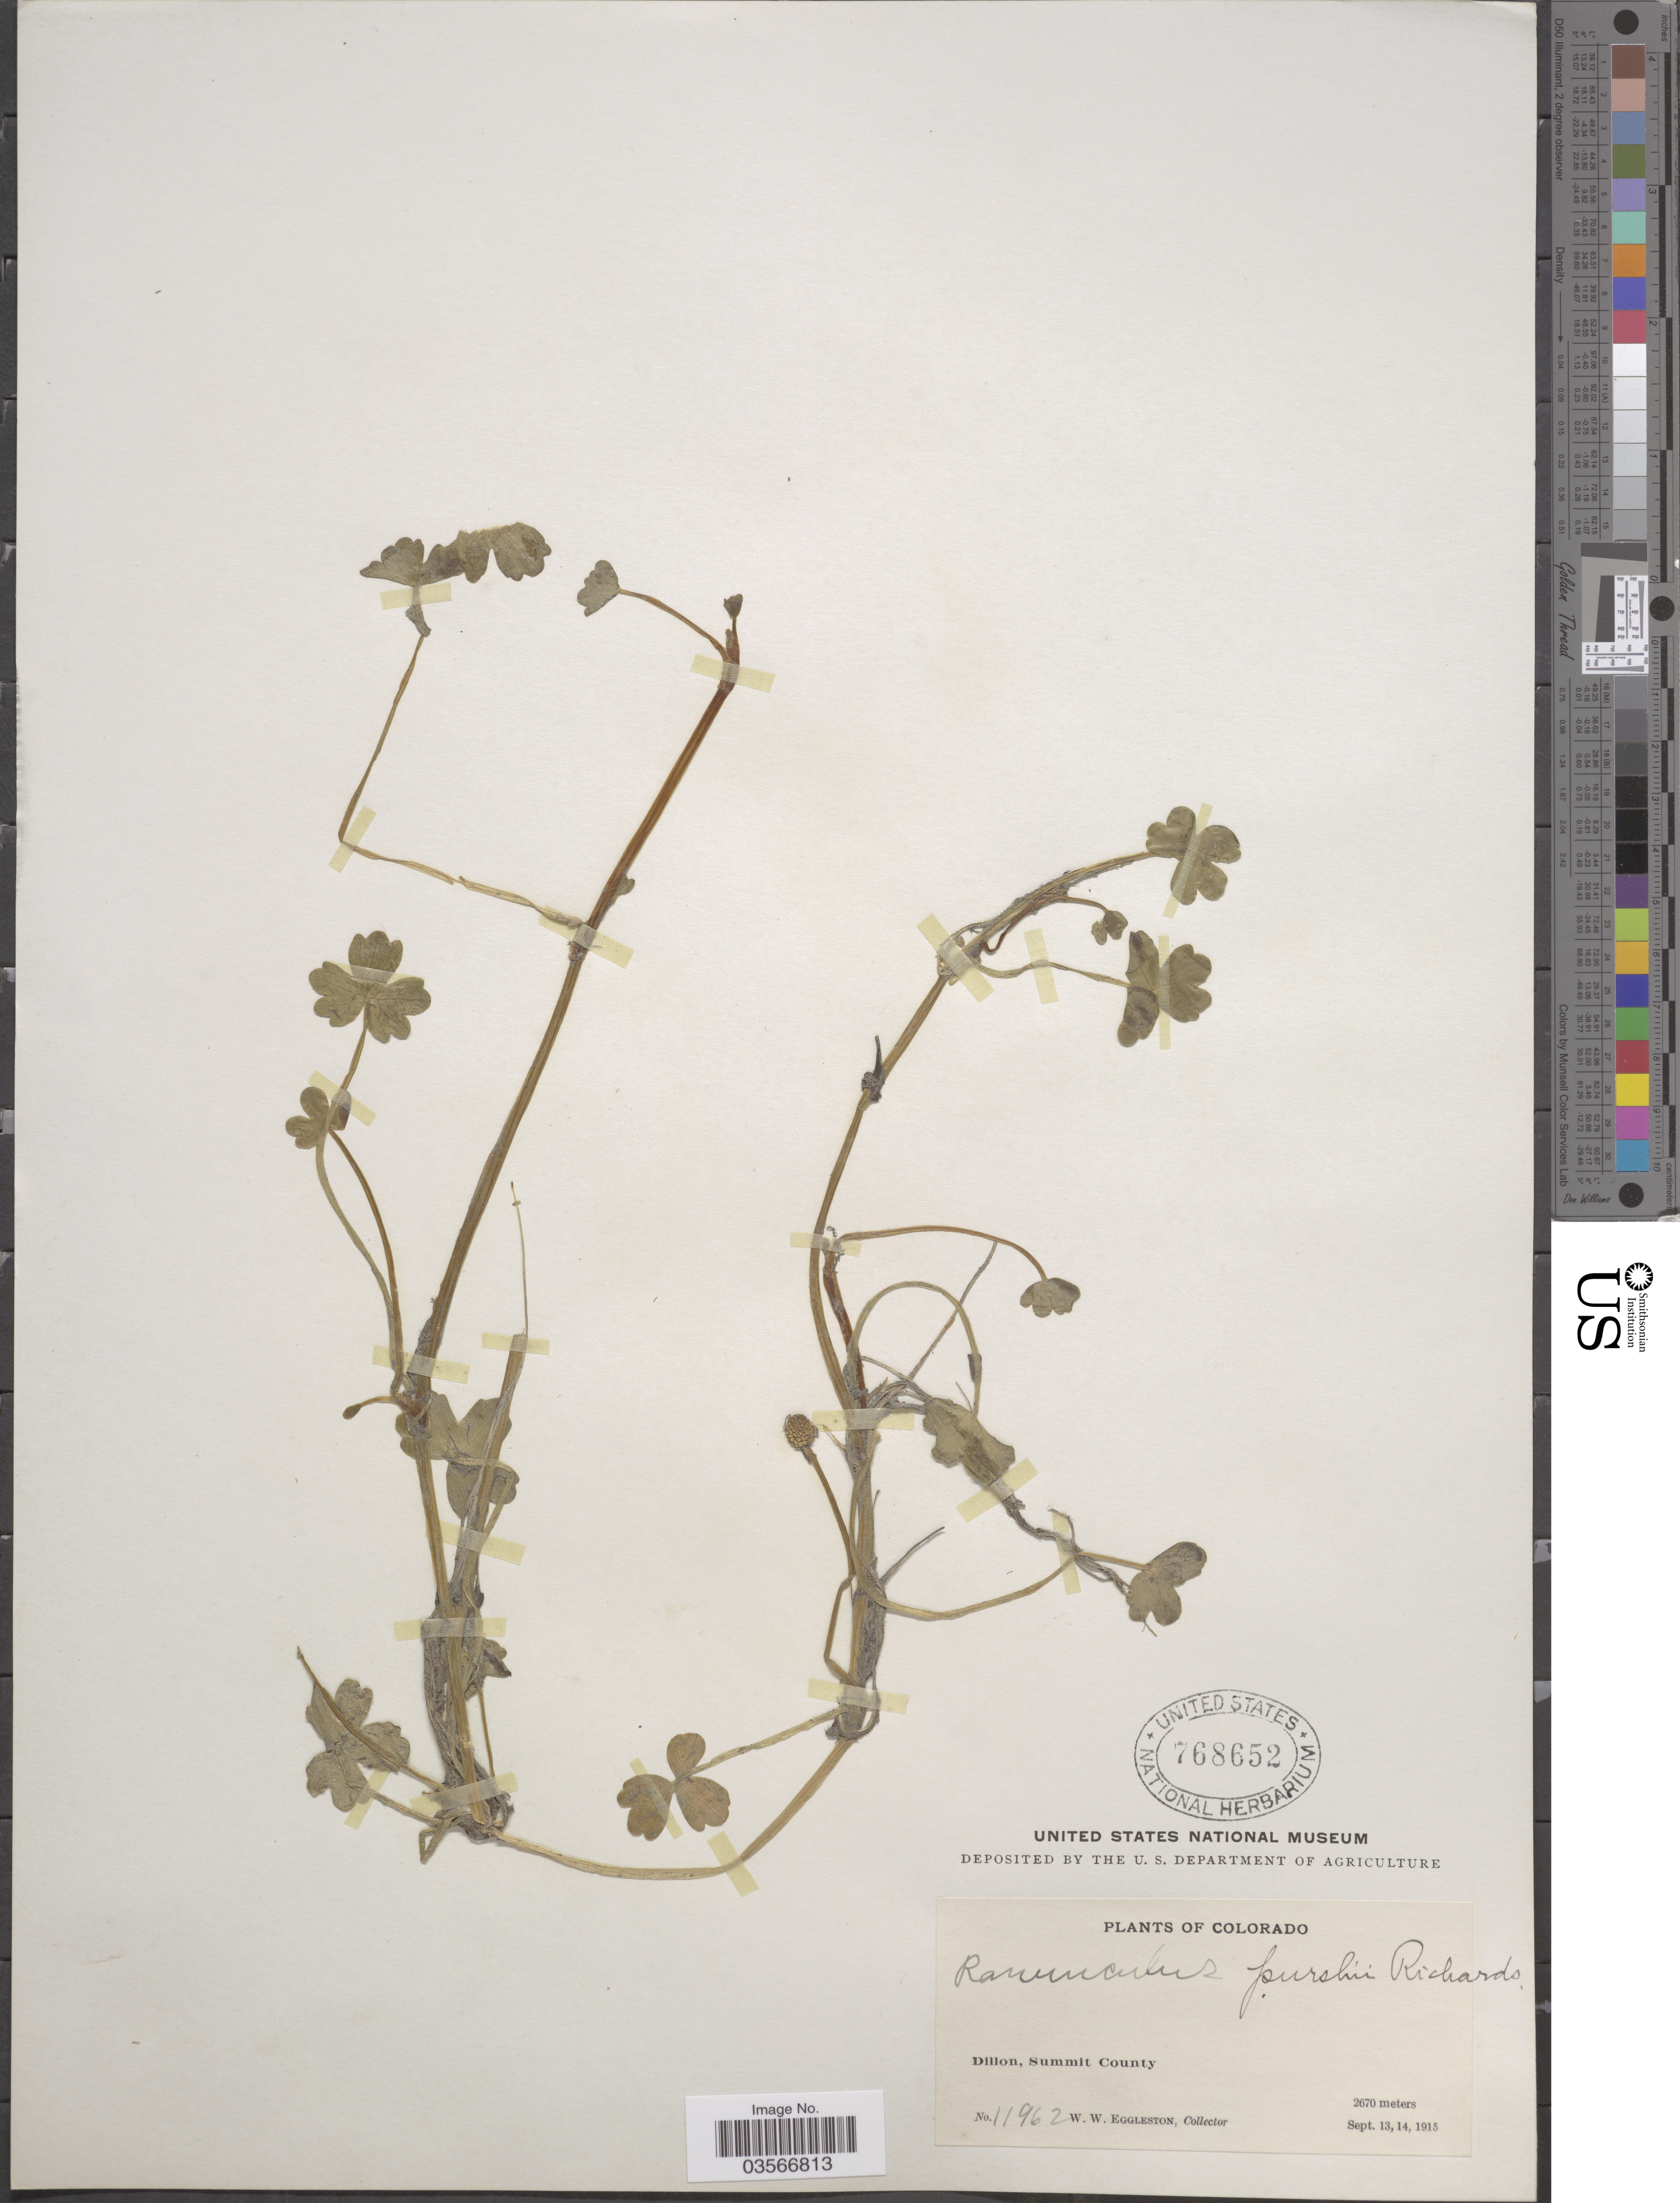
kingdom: Plantae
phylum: Tracheophyta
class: Magnoliopsida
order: Ranunculales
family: Ranunculaceae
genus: Ranunculus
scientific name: Ranunculus gmelinii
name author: DC.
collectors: W. W. Eggleston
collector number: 11962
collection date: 1915-09-13/1915-09-14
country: United States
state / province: Colorado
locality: Dillon, Summit County.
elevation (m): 2670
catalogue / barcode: US 768652